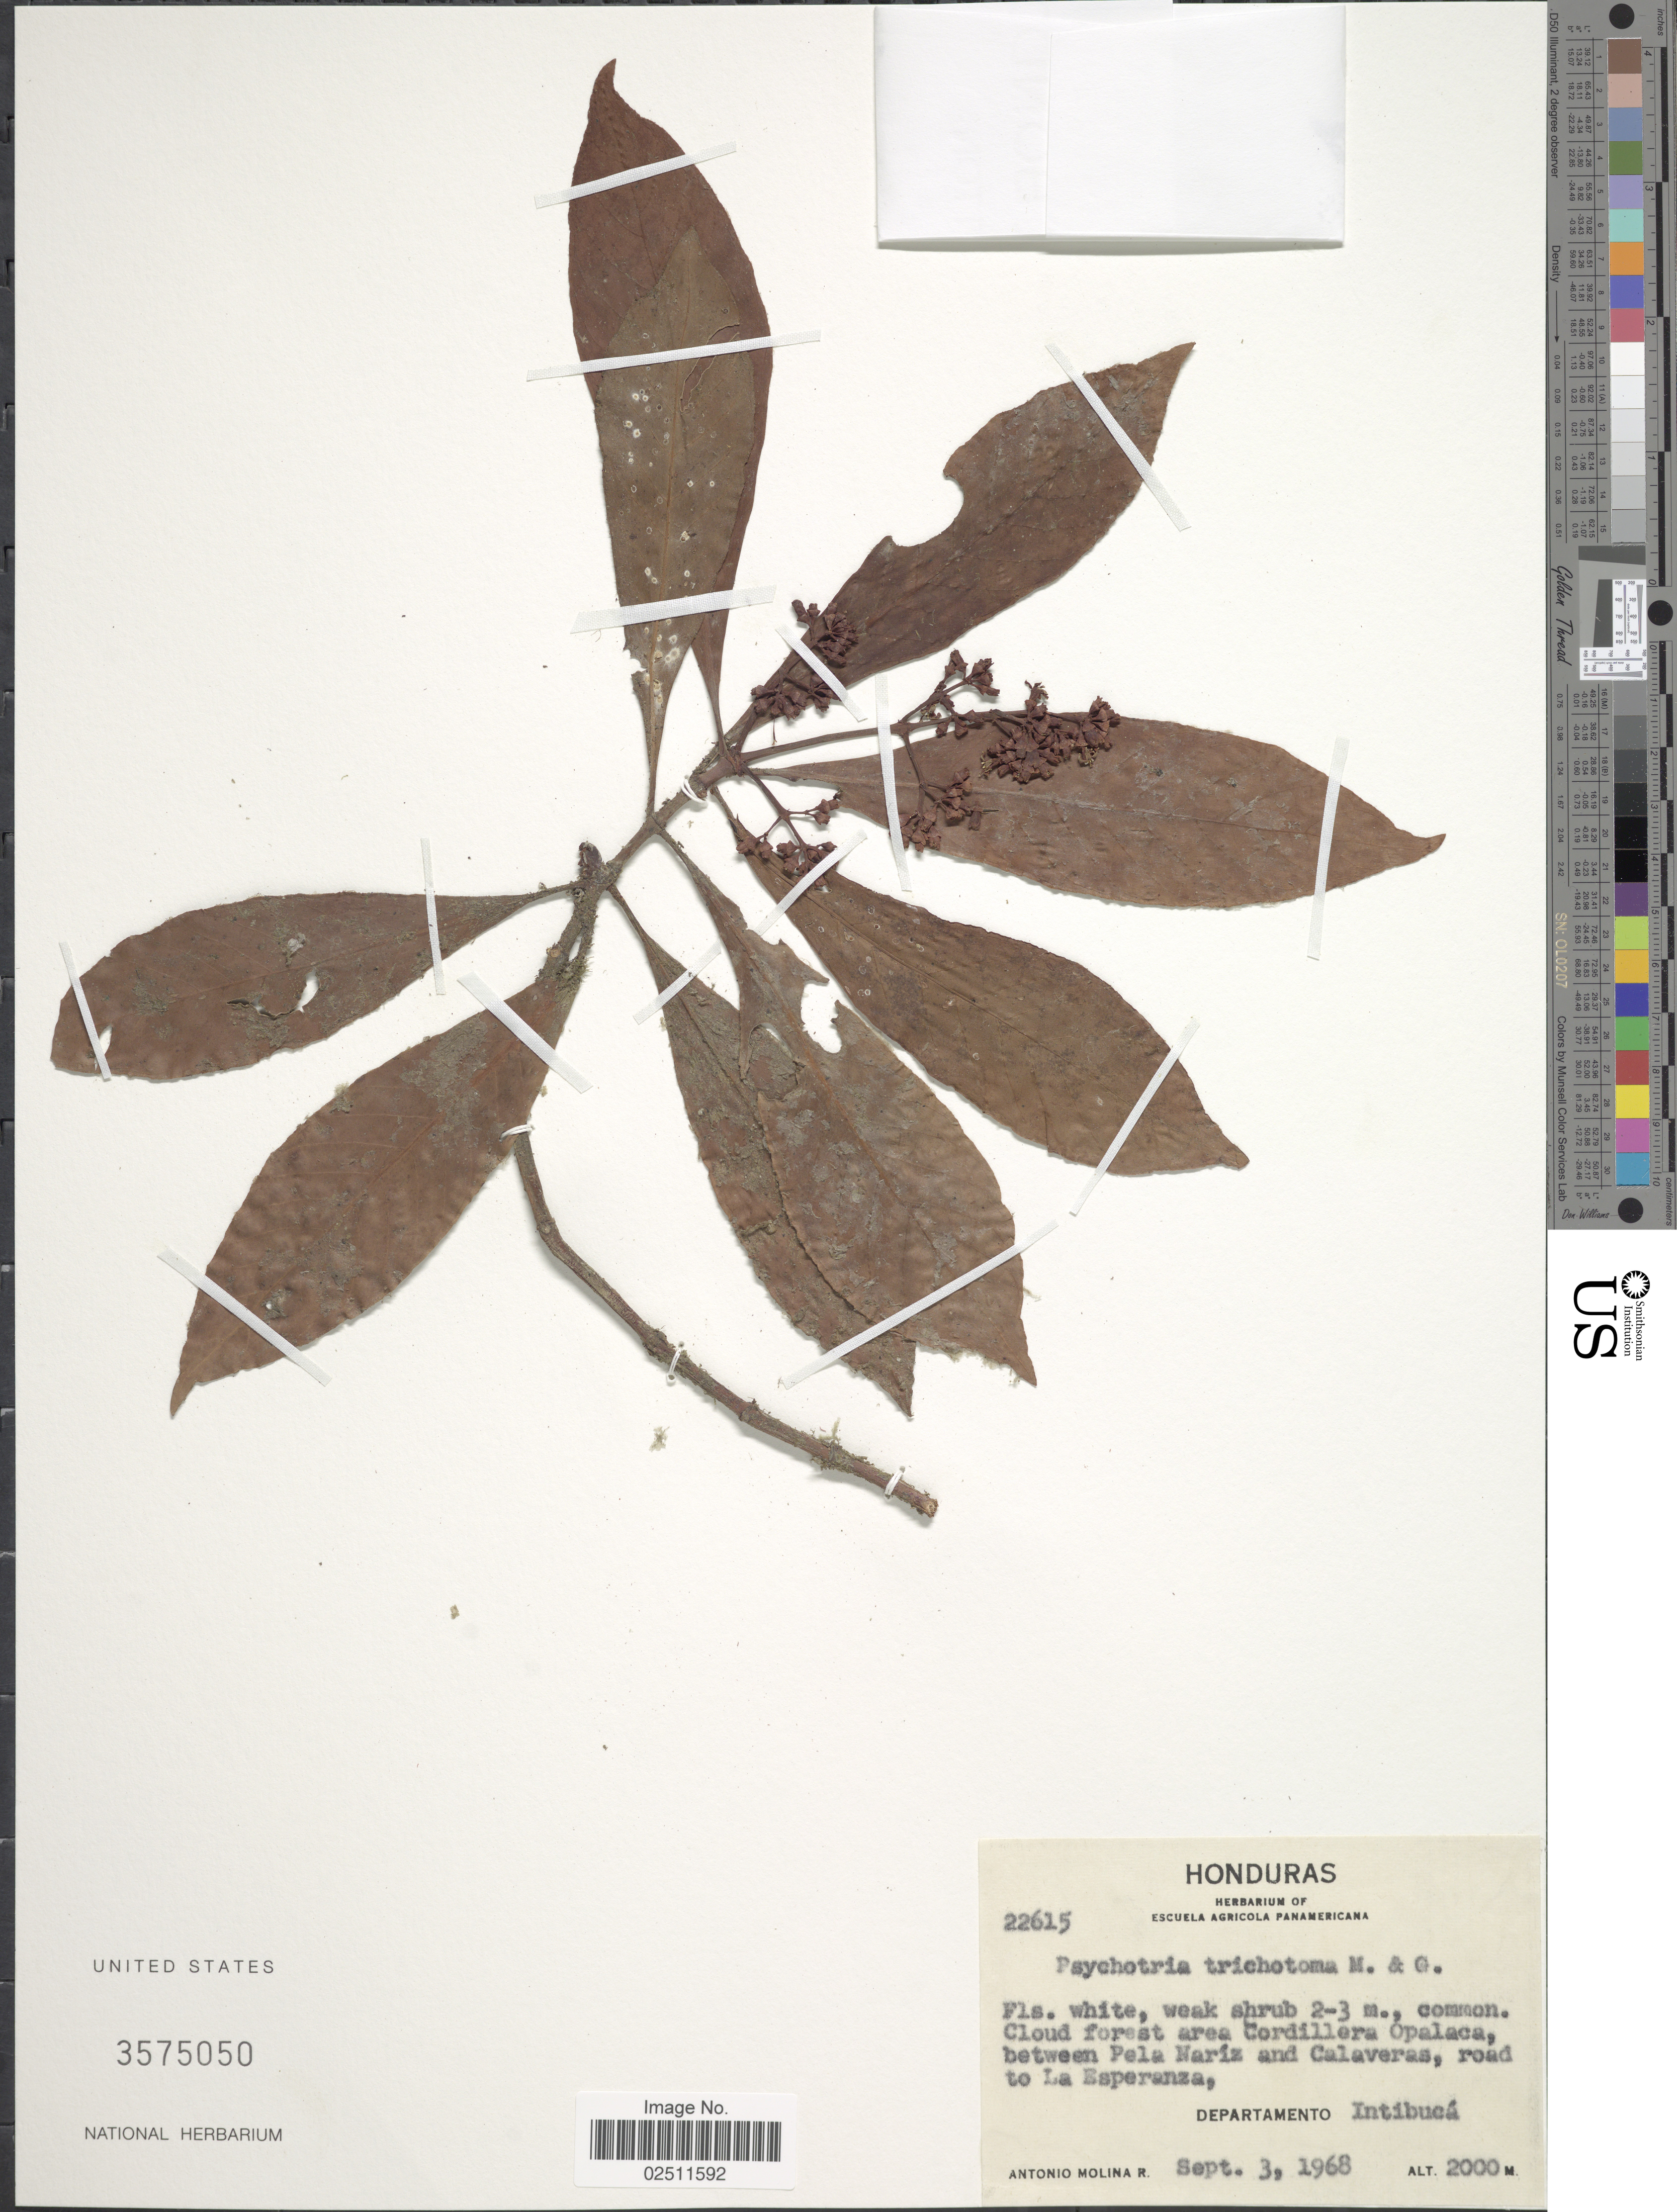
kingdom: Plantae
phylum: Tracheophyta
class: Magnoliopsida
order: Gentianales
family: Rubiaceae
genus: Psychotria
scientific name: Psychotria trichotoma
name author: M. Martens & Galeotti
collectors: A. Molina R.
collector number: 22615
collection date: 1968-09-03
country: Honduras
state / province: Intibuca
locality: Cloud forest area Cordillera Opalaca, between Pela Naríz and Calaveras, road to La Esperanza, Departamento Intibucá.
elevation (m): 2000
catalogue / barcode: US 3575050